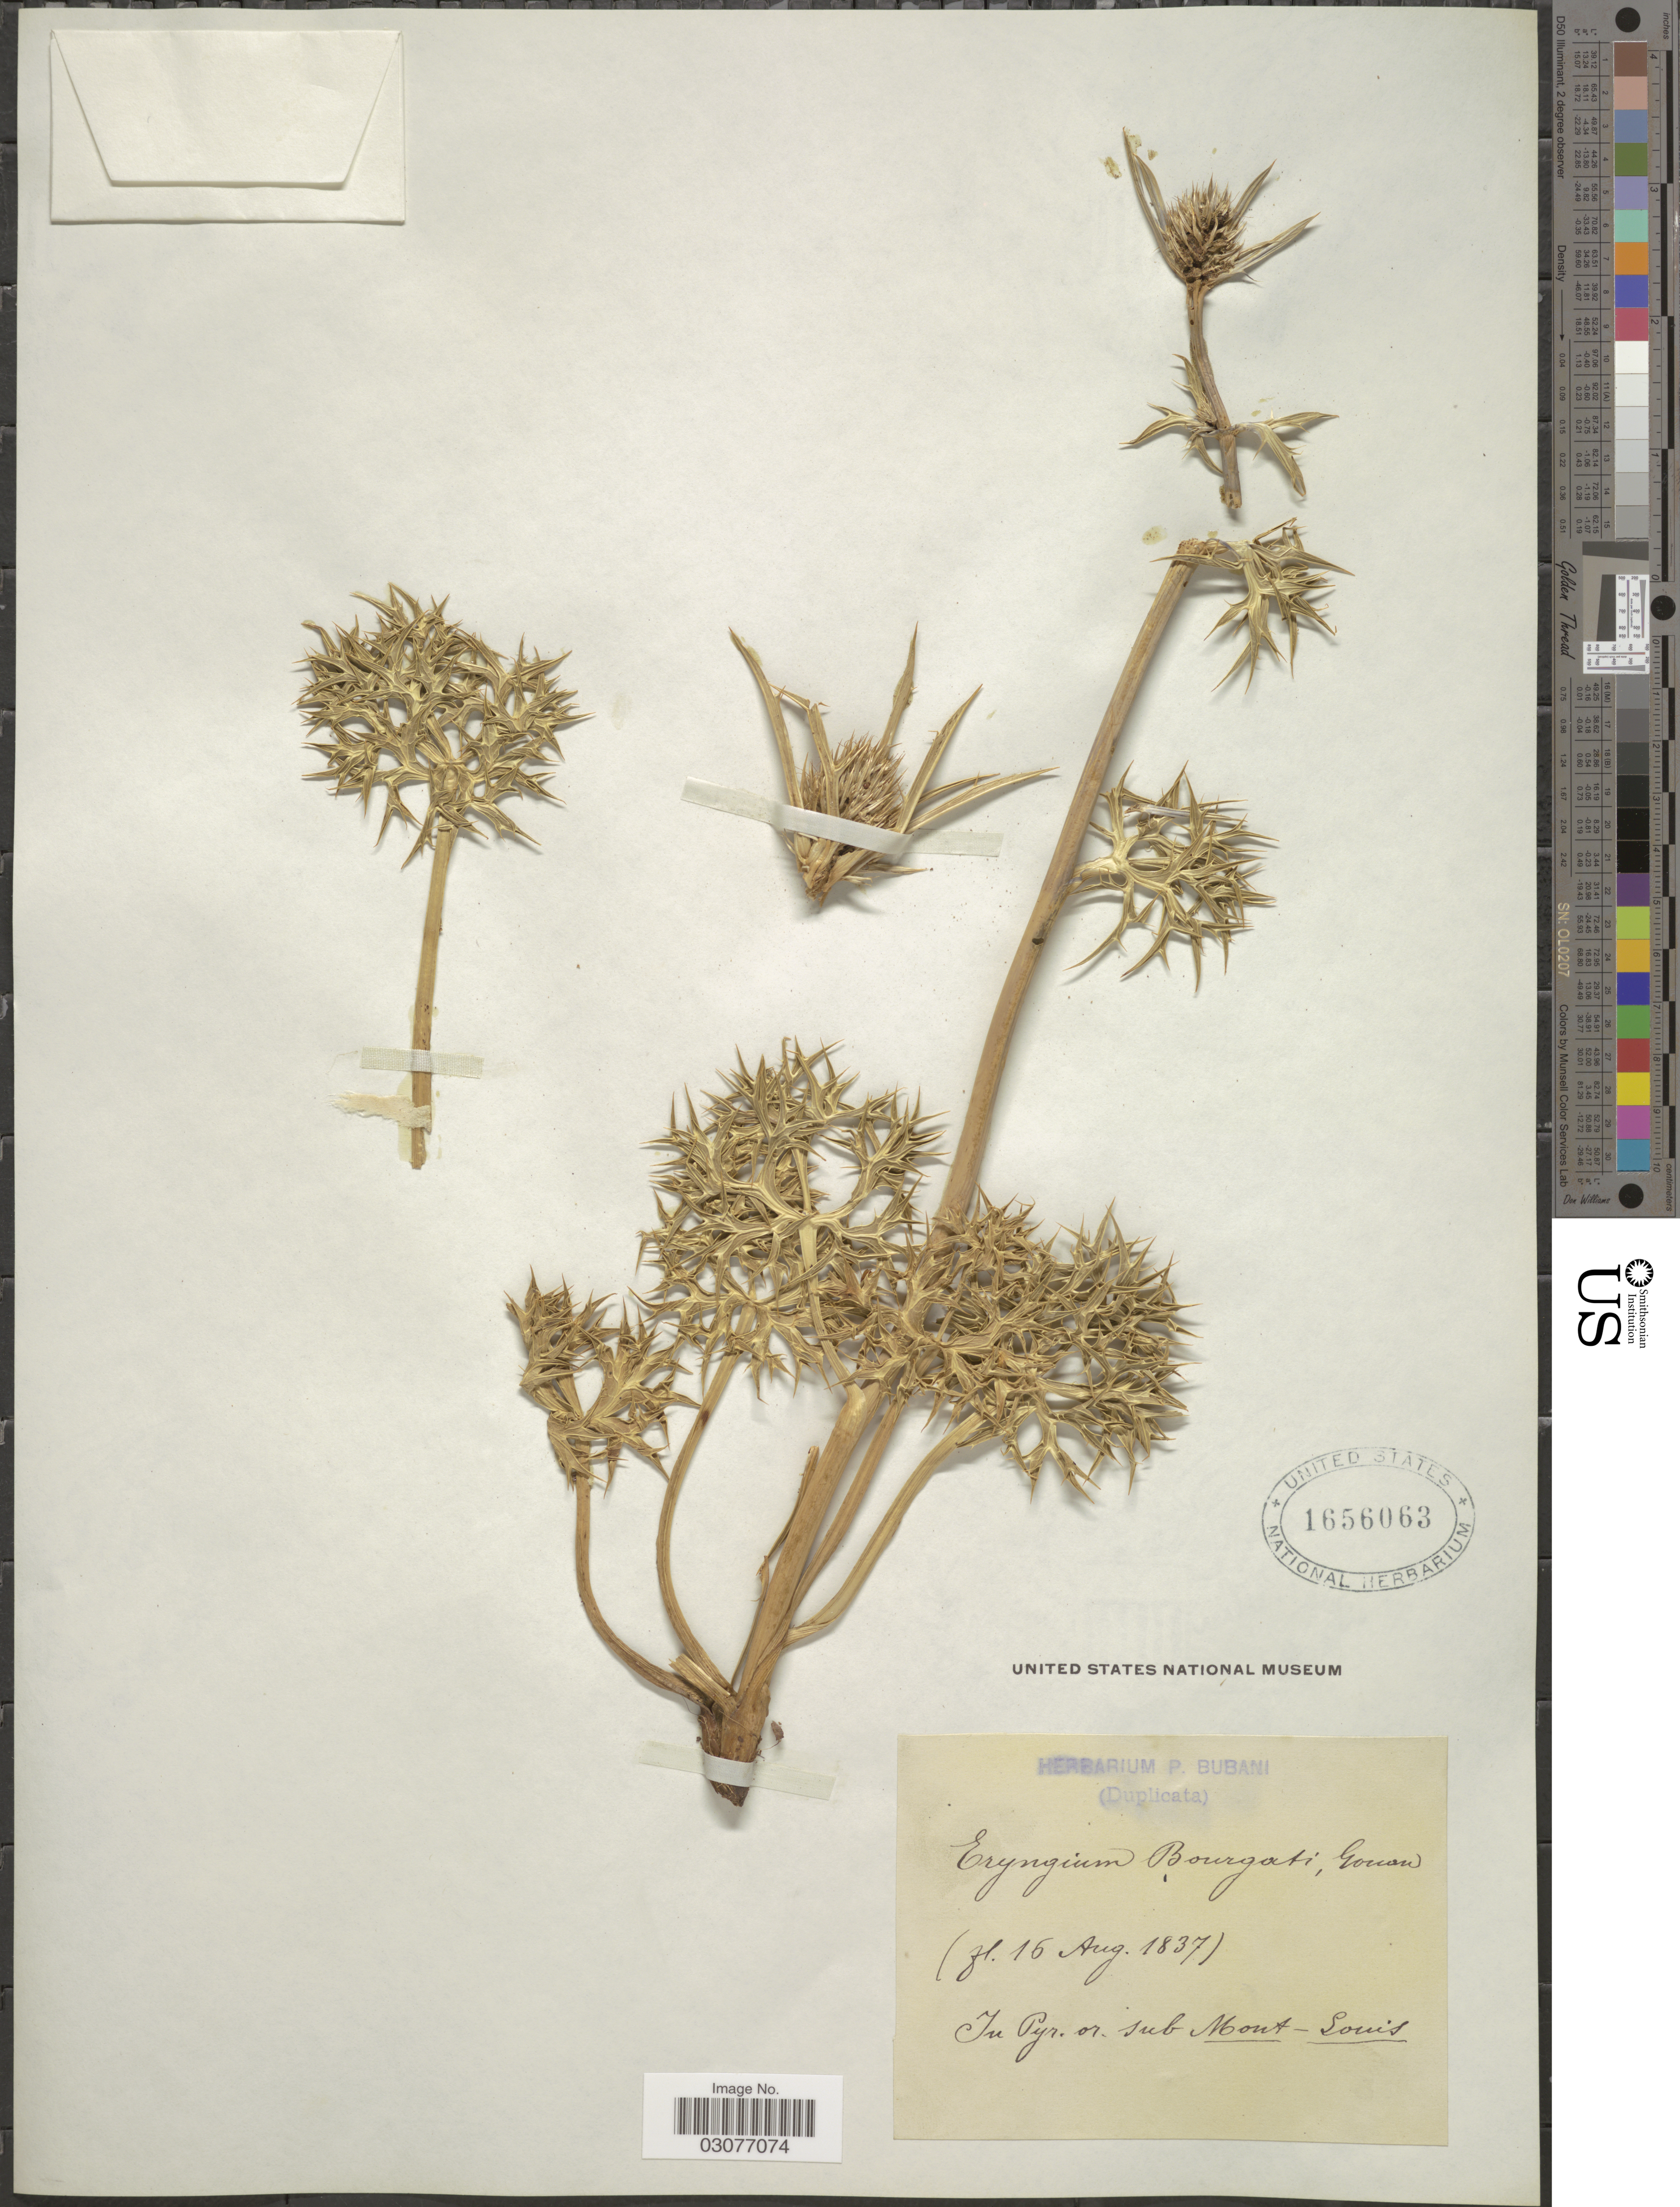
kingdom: Plantae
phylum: Tracheophyta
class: Magnoliopsida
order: Apiales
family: Apiaceae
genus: Eryngium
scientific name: Eryngium bourgatii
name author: Gouan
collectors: ex herb. P. Bubani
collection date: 1837-08-16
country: France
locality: In Pyr. or. sub Mont-Louis.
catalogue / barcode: US 1656063